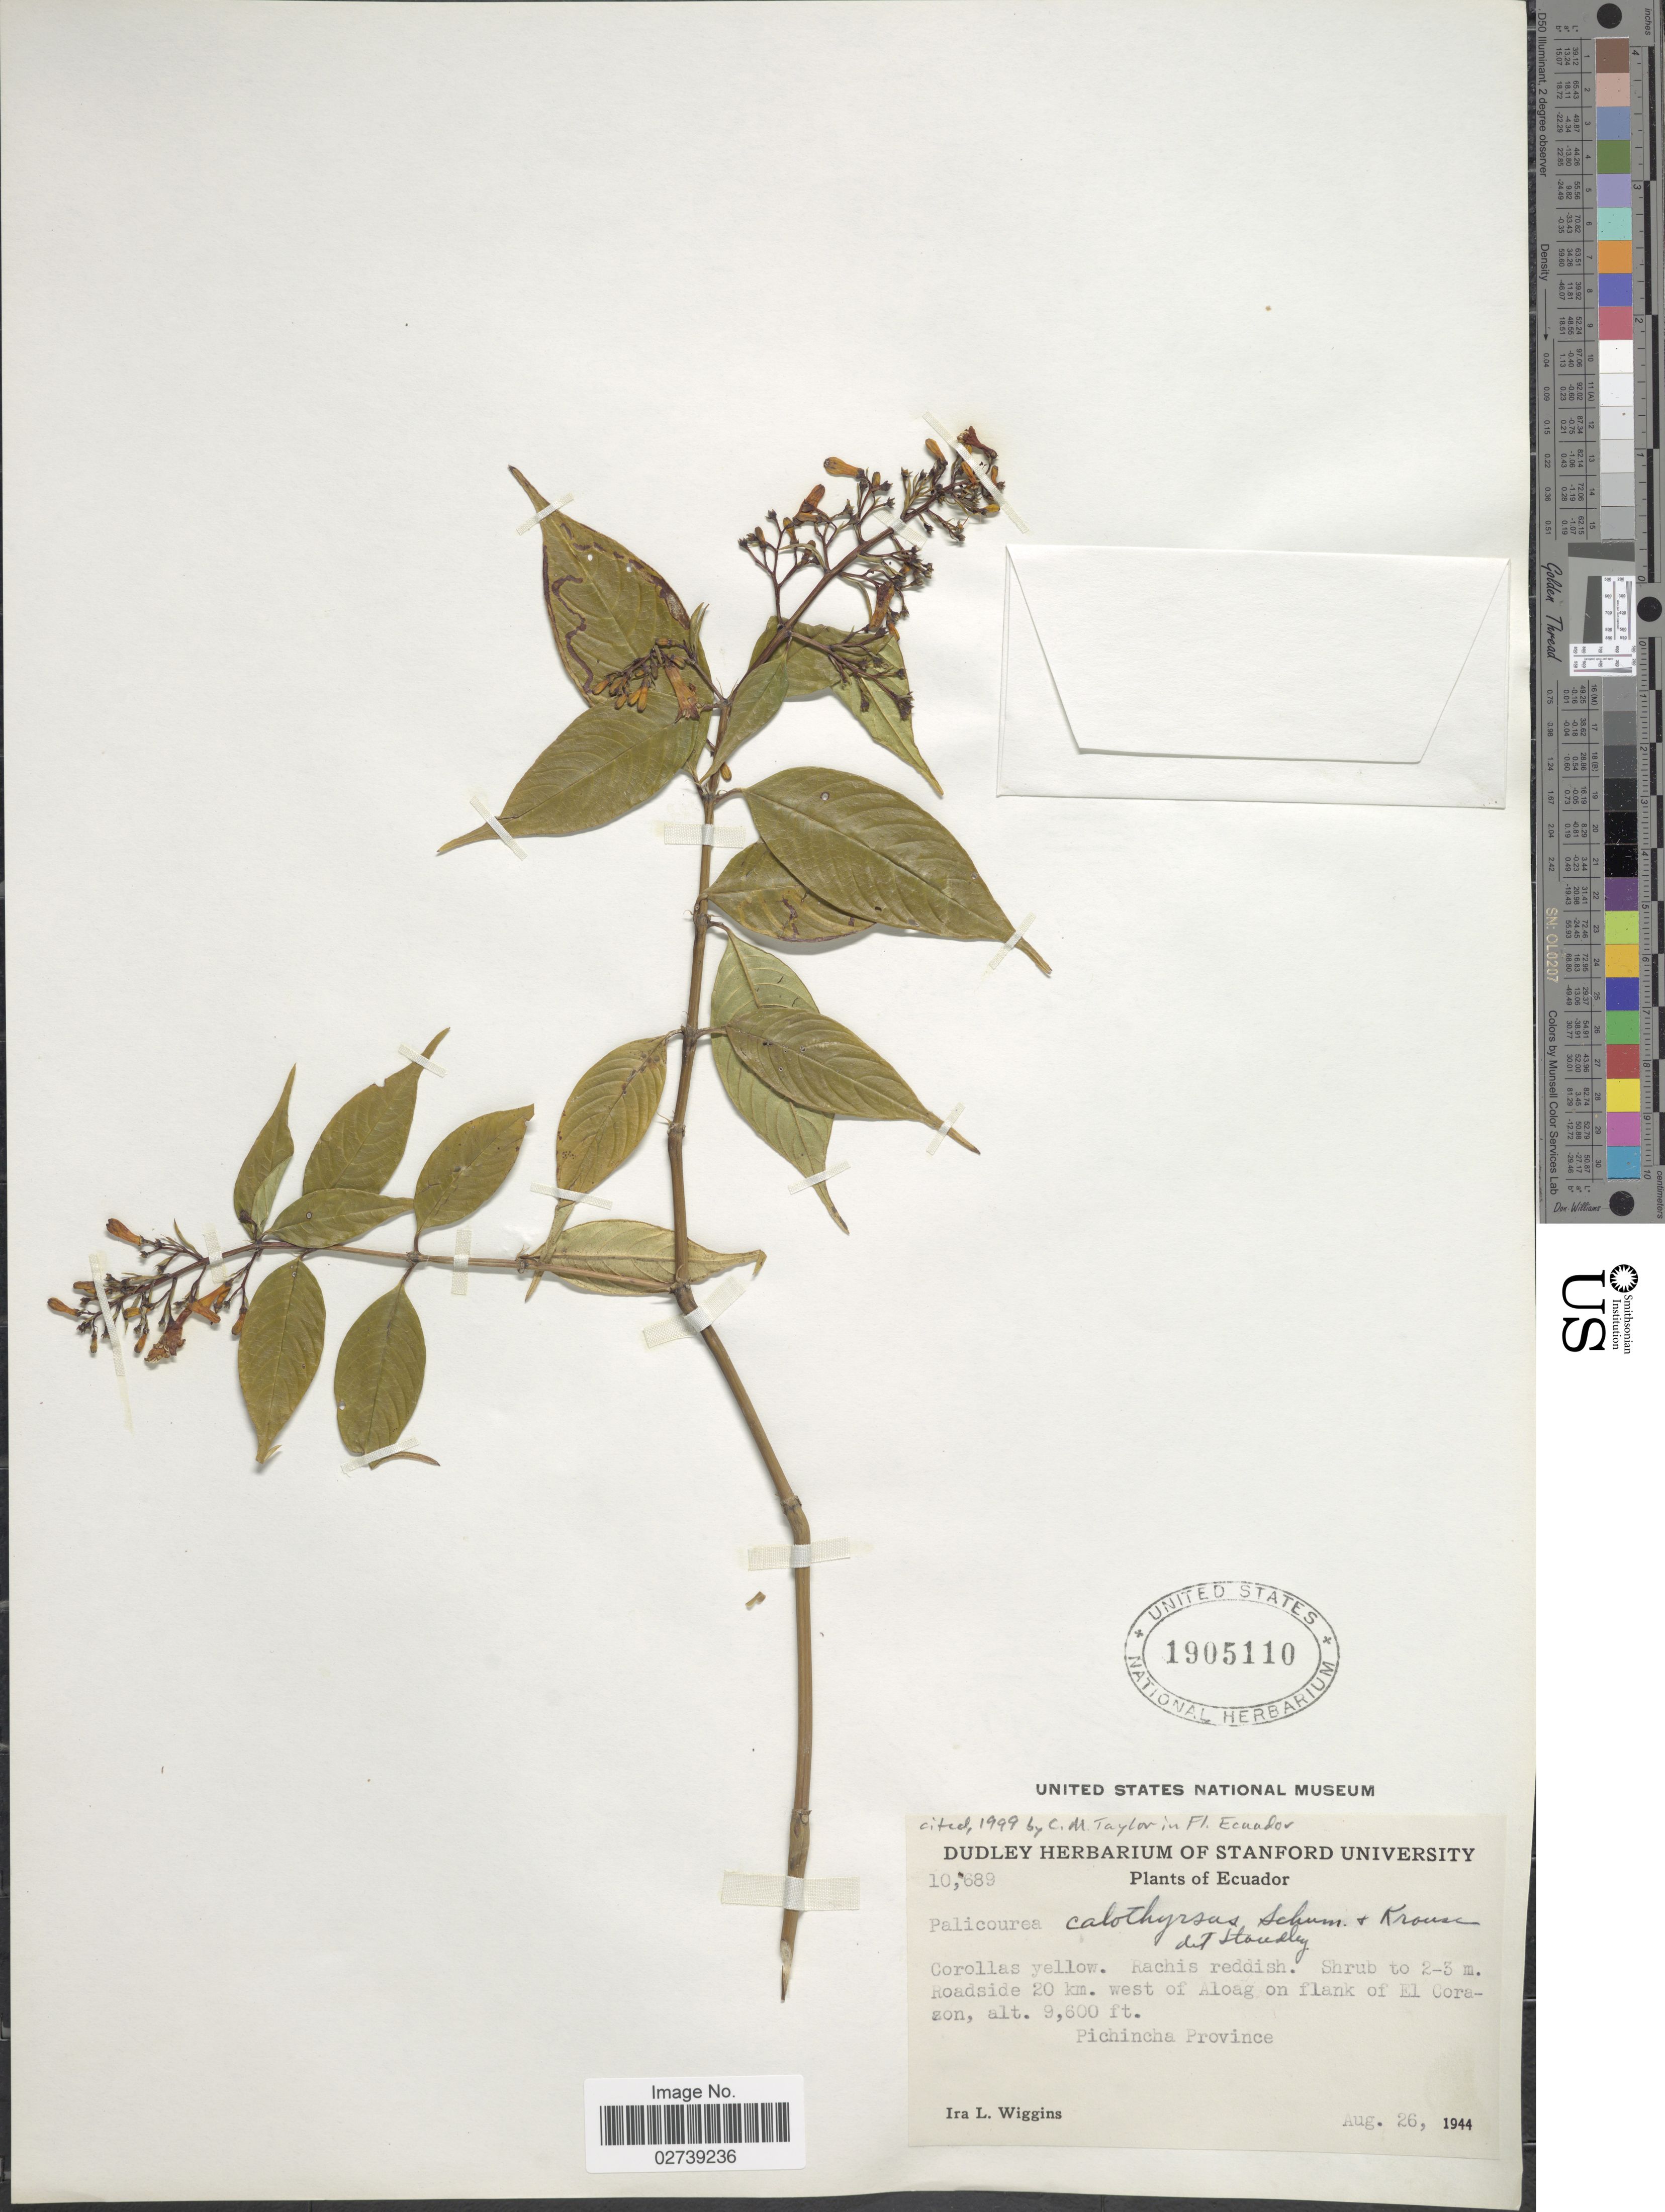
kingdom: Plantae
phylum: Tracheophyta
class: Magnoliopsida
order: Gentianales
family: Rubiaceae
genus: Palicourea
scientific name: Palicourea calothyrsus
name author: K. Schum. & K. Krause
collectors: I. L. Wiggins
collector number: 10689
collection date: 1944-08-26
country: Ecuador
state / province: Pichincha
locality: Roadside 20 km. west of Aloag on flank of El Corazon.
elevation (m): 2926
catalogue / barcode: US 1905110